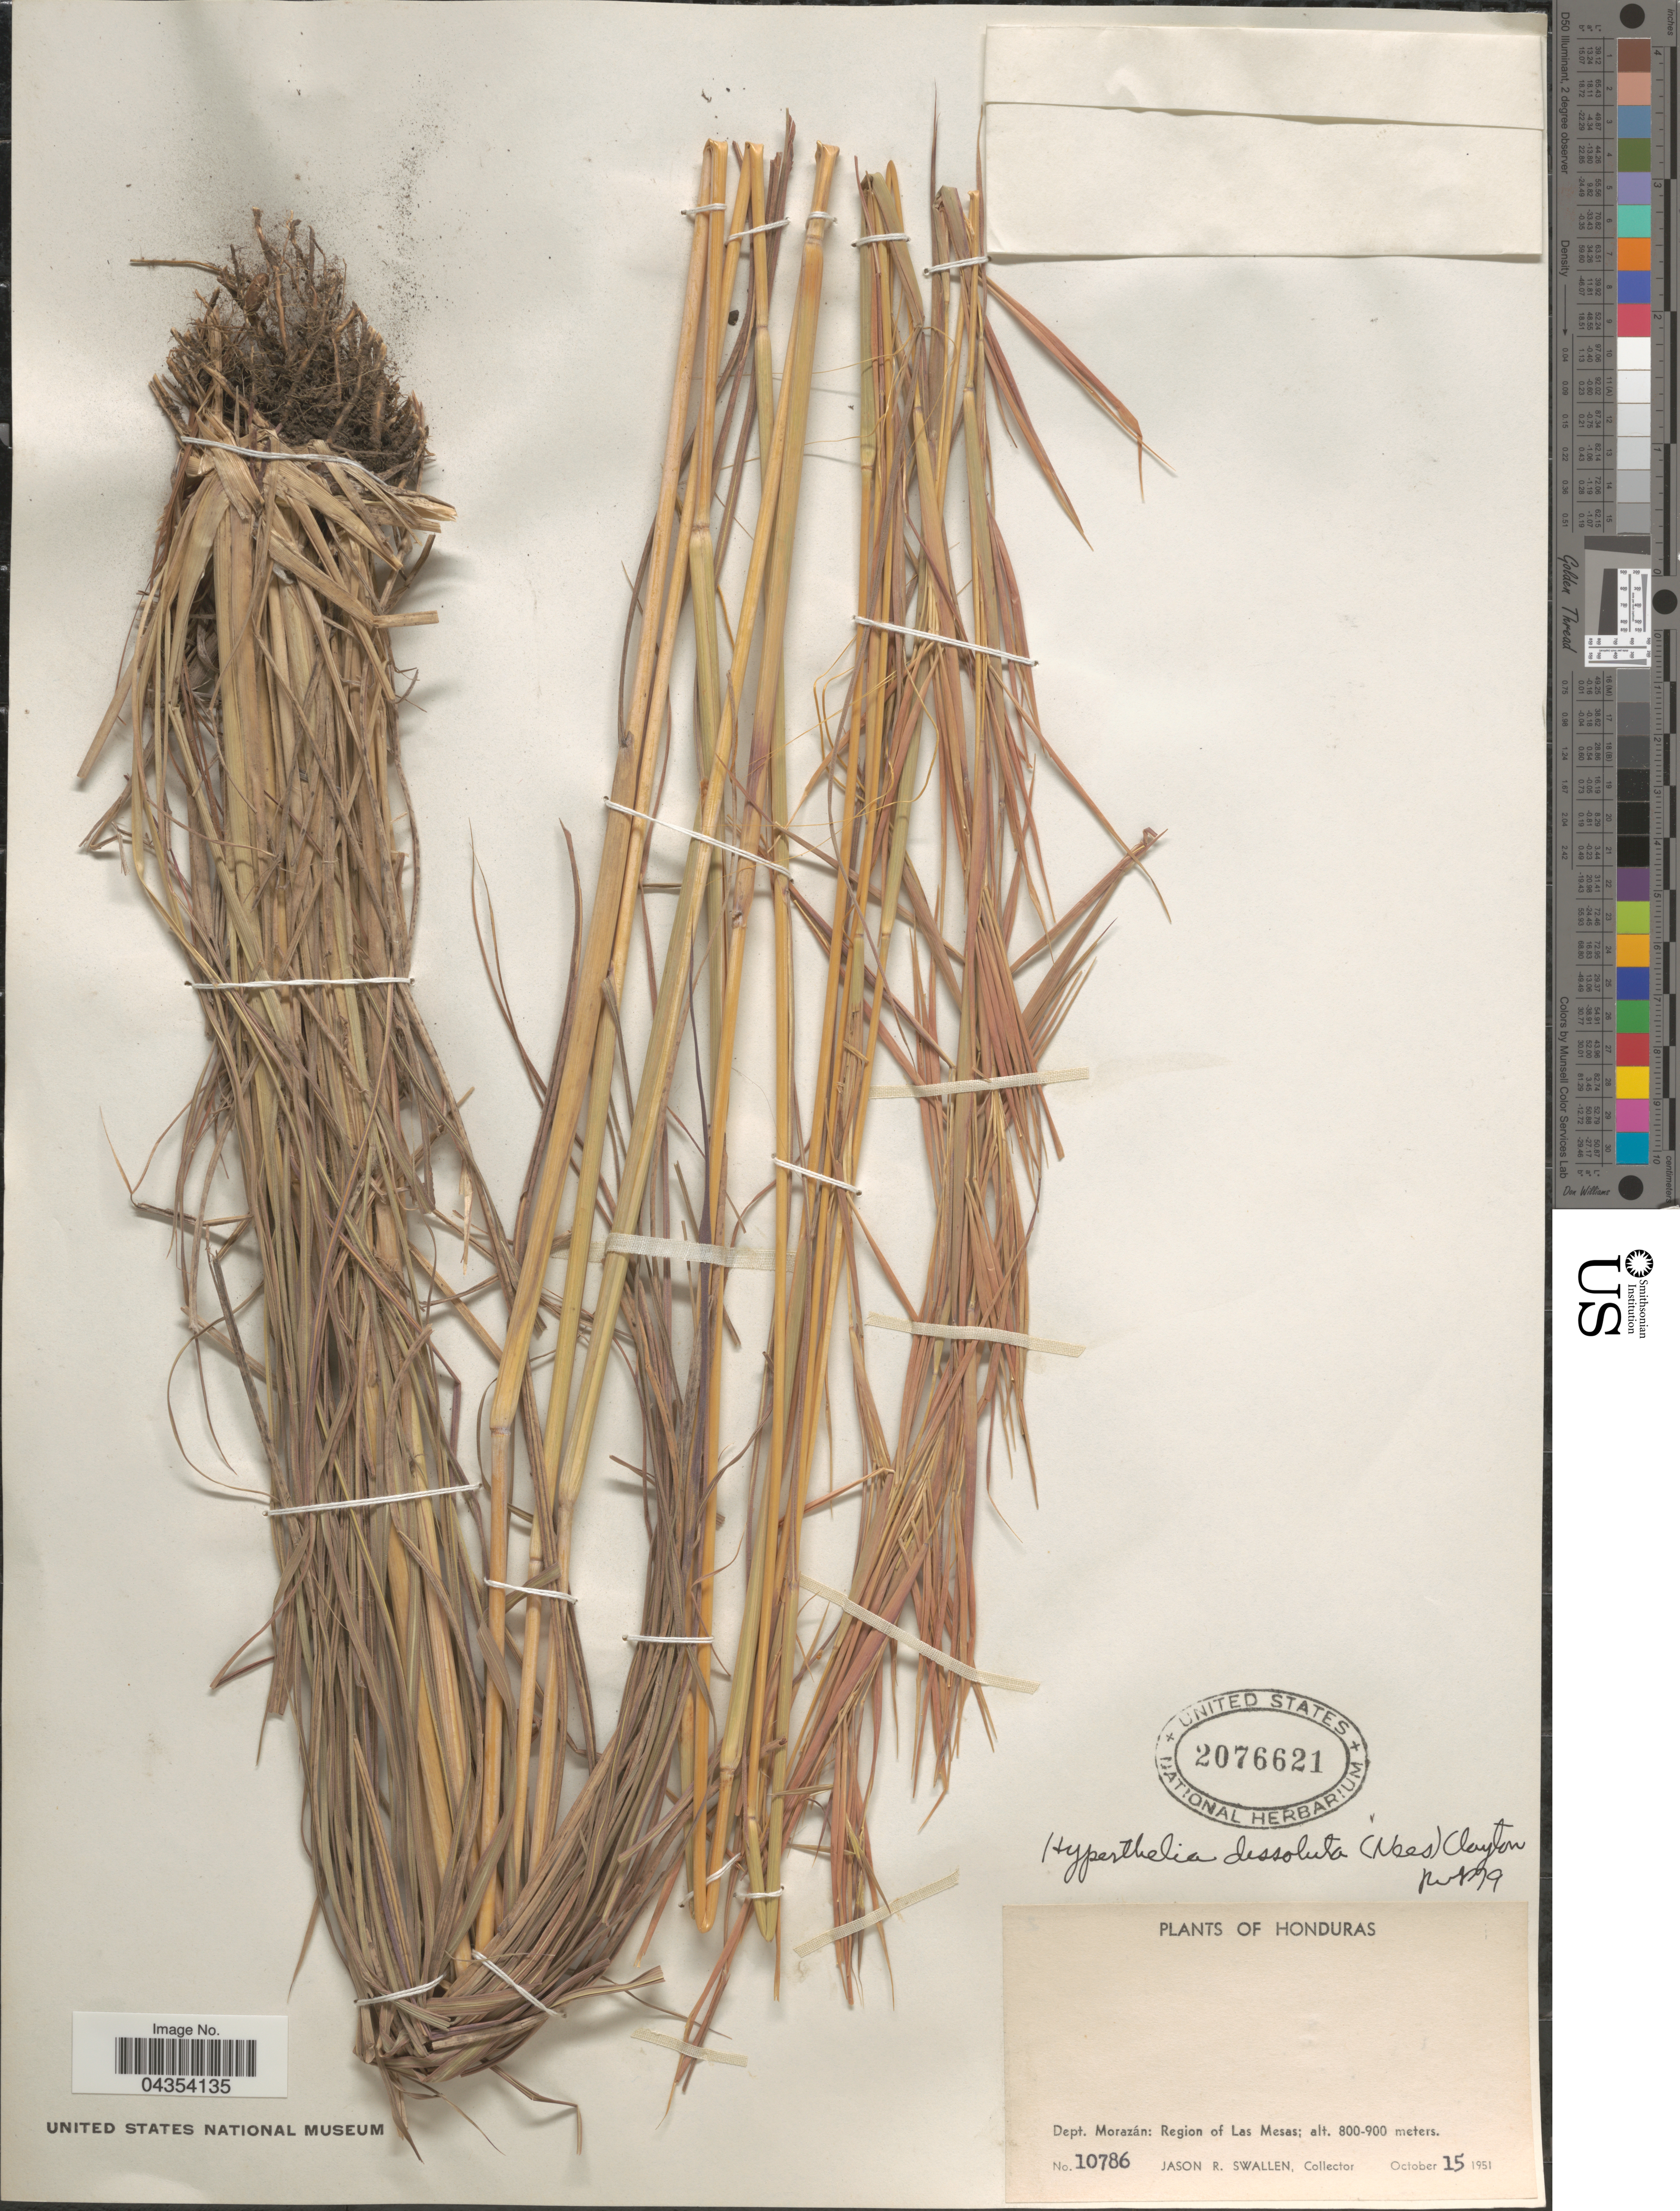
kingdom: Plantae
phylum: Tracheophyta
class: Liliopsida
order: Poales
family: Poaceae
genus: Hyperthelia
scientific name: Hyperthelia dissoluta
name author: (Nees ex Steud.) Clayton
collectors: J. R. Swallen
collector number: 10786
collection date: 1951-10-15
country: Honduras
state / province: Fco. Morazán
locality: Dept. Morazán: Region of Las Mesas.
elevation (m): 800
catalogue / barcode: US 2076621